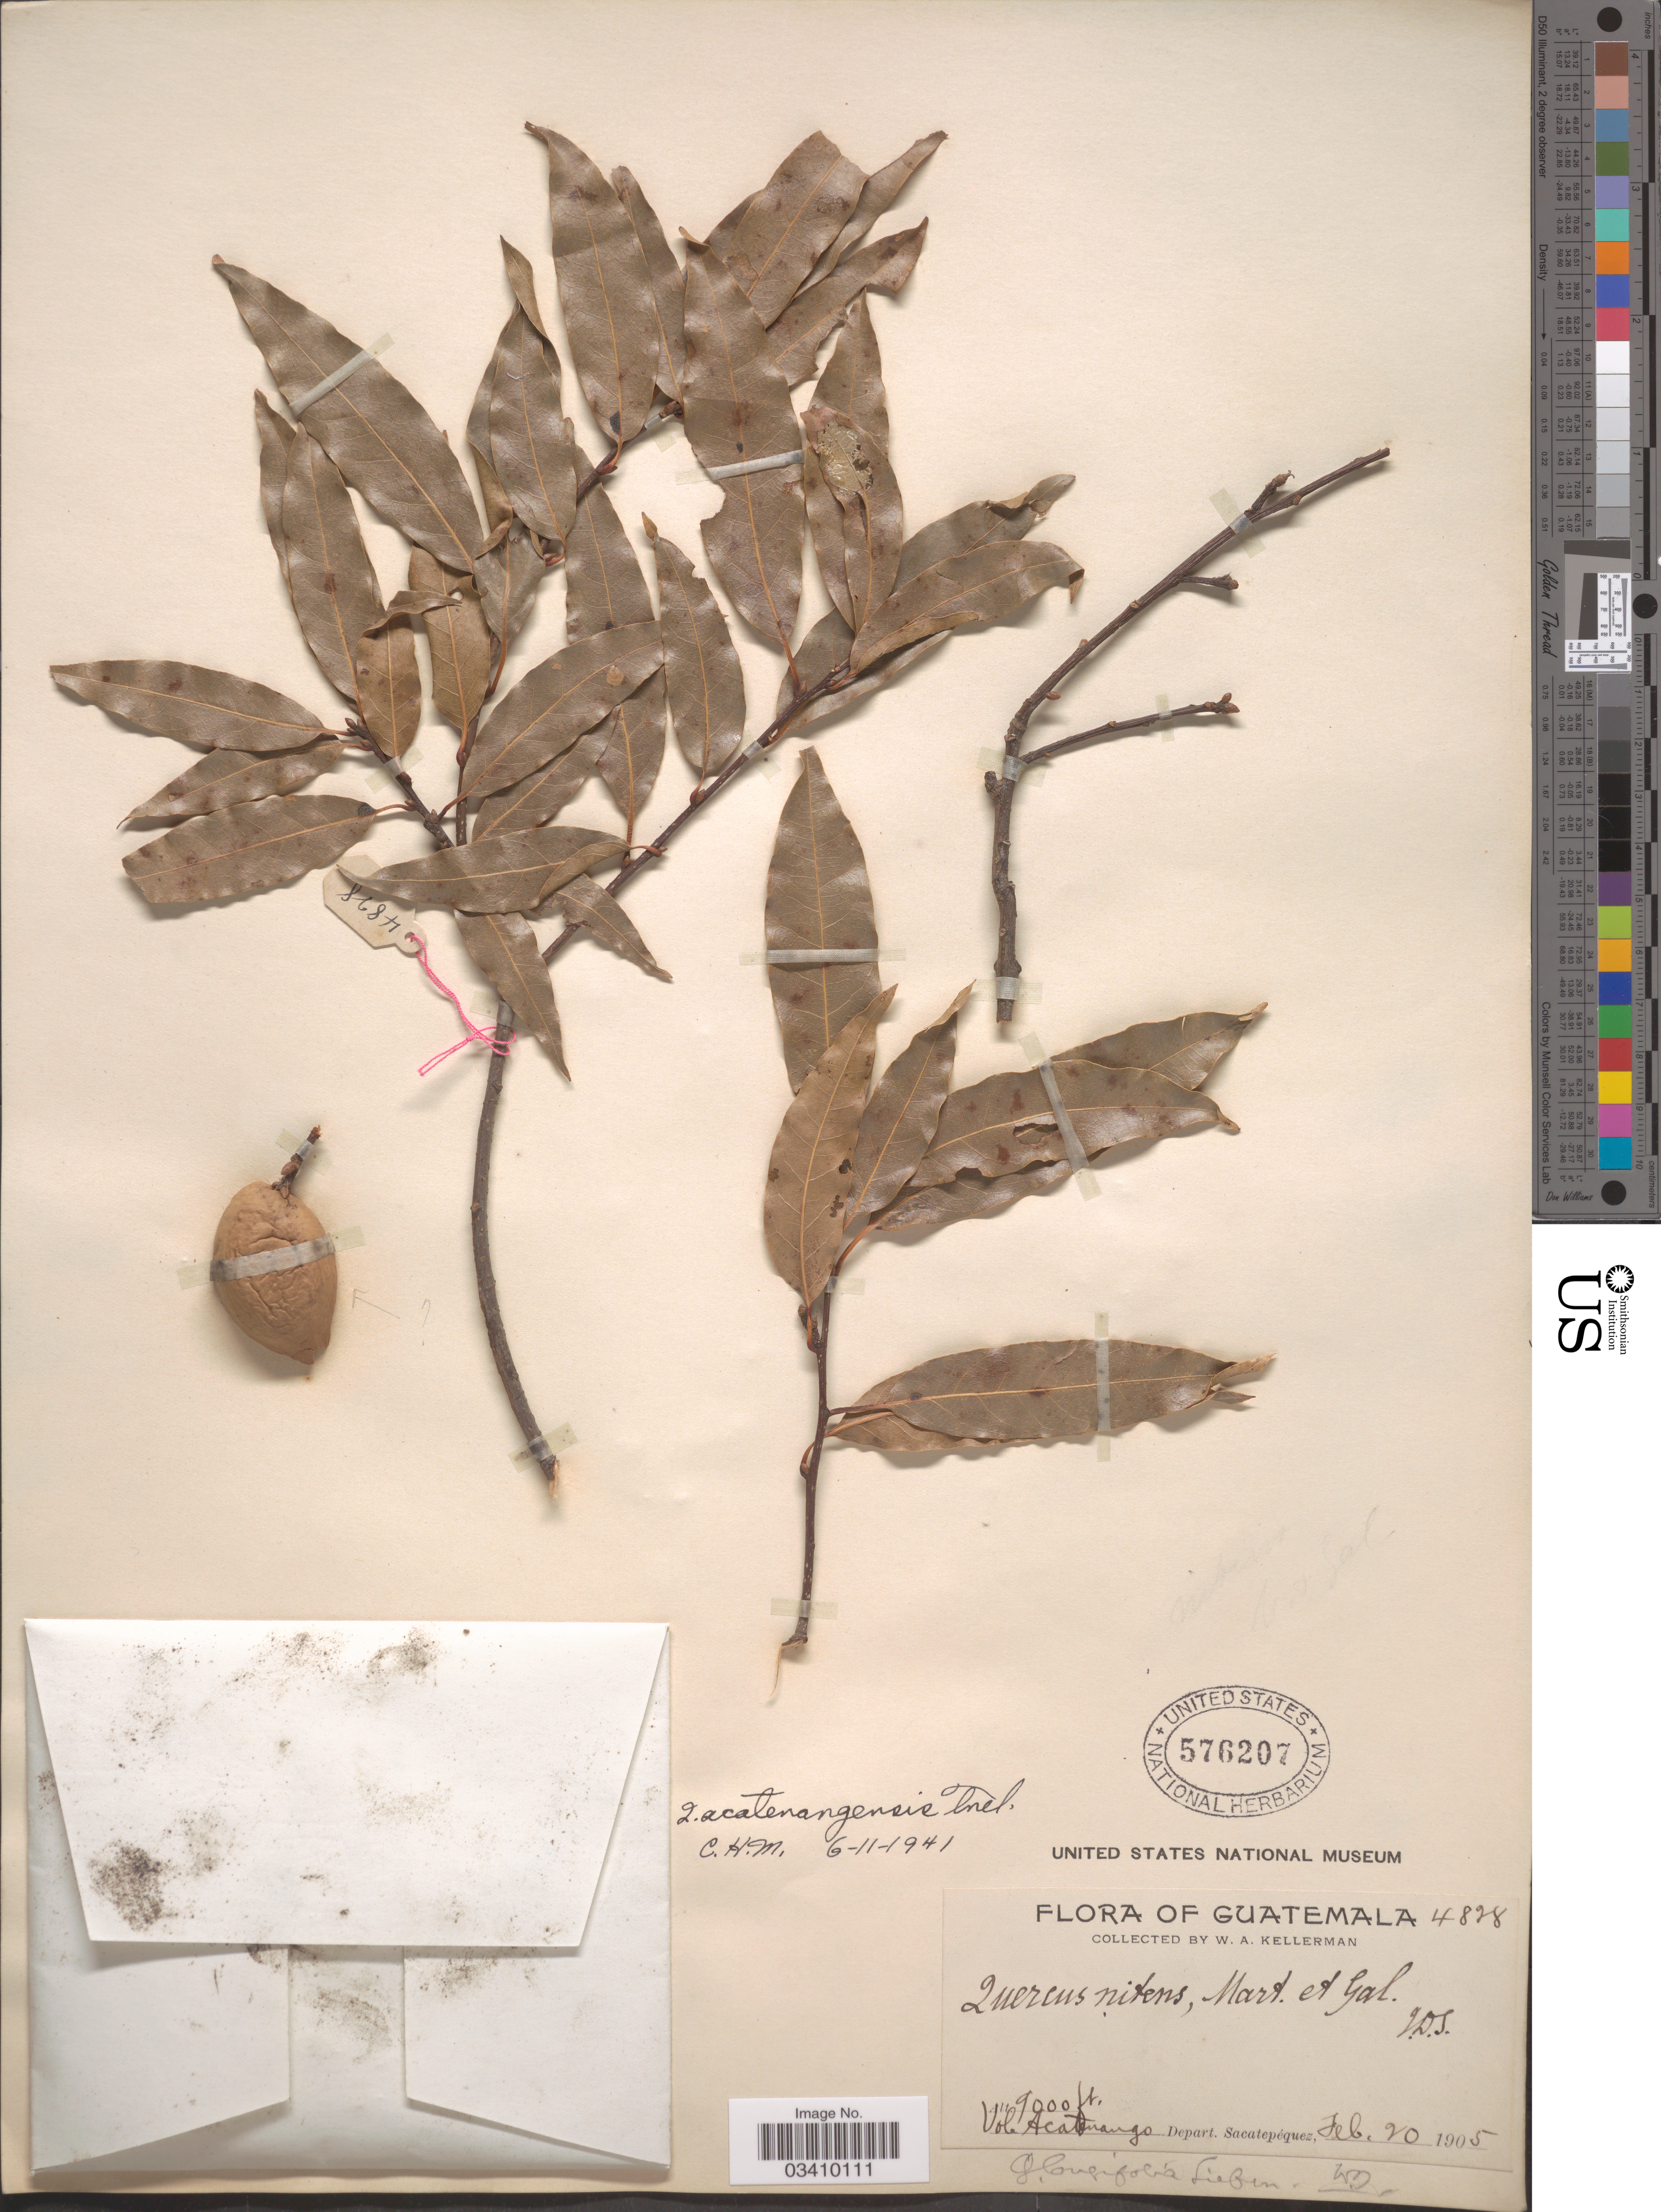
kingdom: Plantae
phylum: Tracheophyta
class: Magnoliopsida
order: Fagales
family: Fagaceae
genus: Quercus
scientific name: Quercus acatenangensis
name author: Trel.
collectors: W. Kellerman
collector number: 4828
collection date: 1905-02-20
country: Guatemala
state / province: Sacatepéquez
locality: Vol. Acatenango Depart. Sacatepéquez.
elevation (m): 2743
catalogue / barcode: US 576207